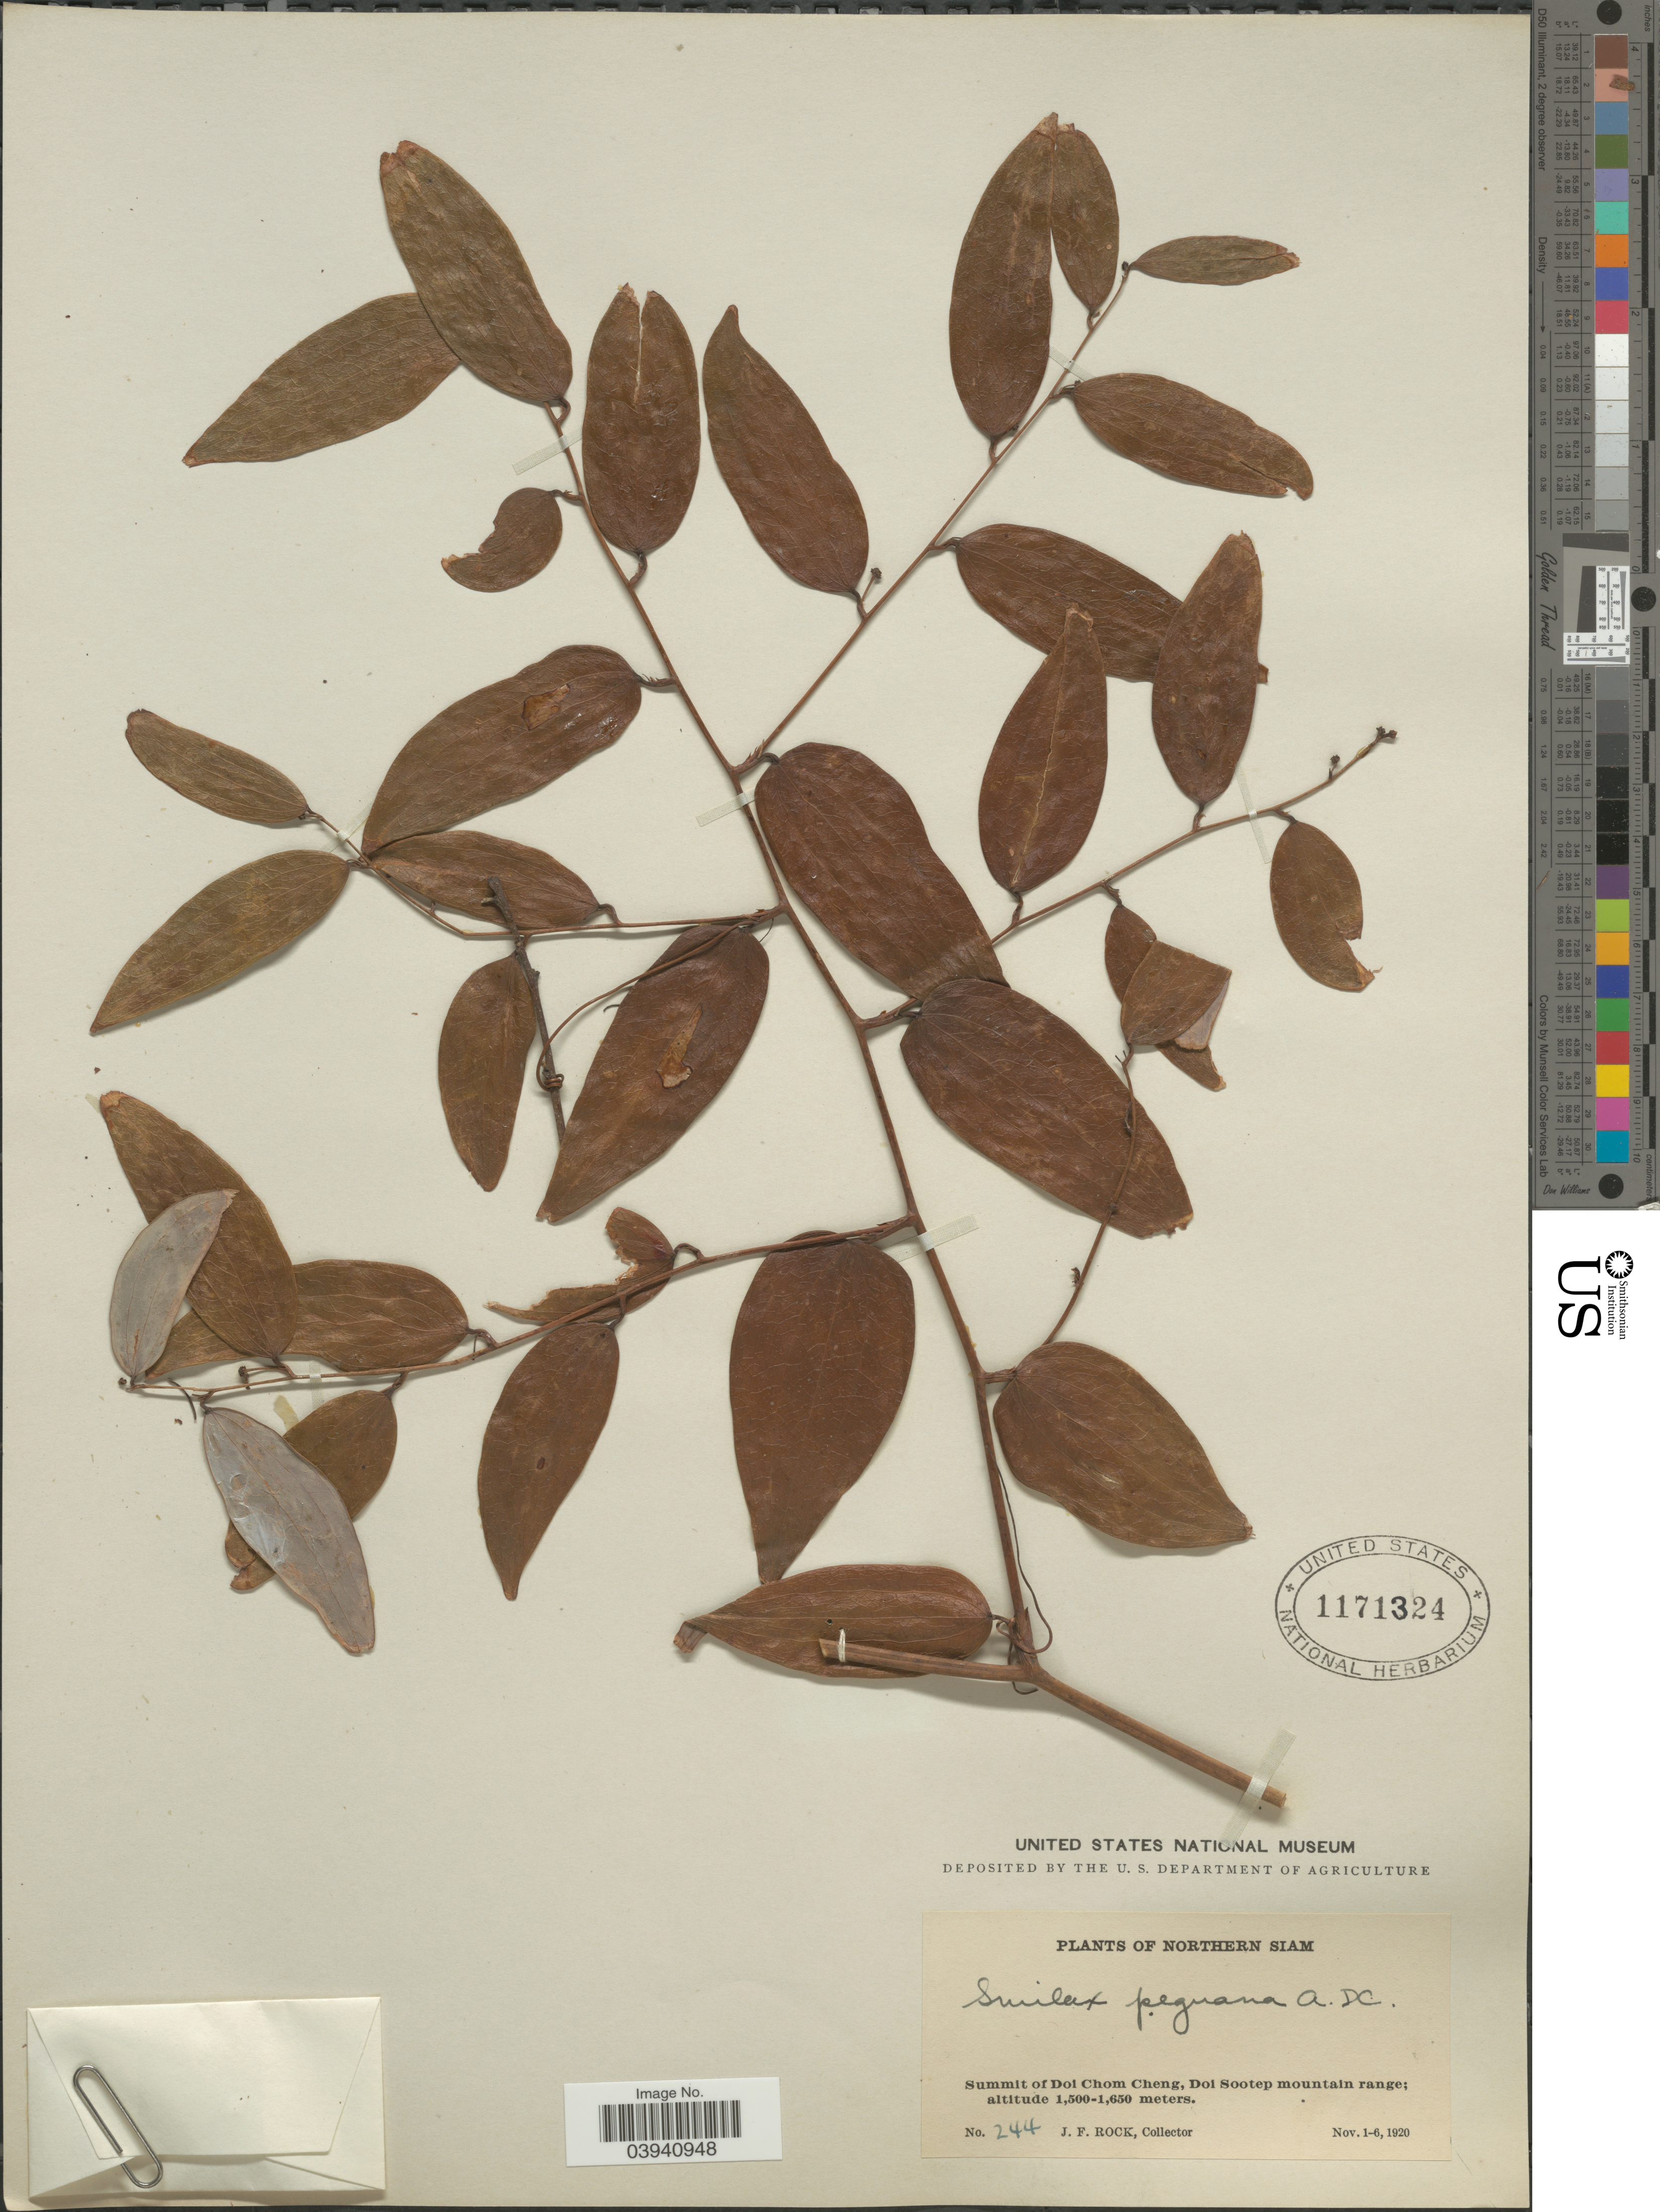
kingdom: Plantae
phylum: Tracheophyta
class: Liliopsida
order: Liliales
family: Smilacaceae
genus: Smilax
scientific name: Smilax peguana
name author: A. DC.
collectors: J. Rock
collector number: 244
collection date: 1920-11-01/1920-11-06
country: Thailand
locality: Northern Siam. Summit of Doi Chom Cheng, Doi Sootep mountain range.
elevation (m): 1500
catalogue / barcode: US 1171324